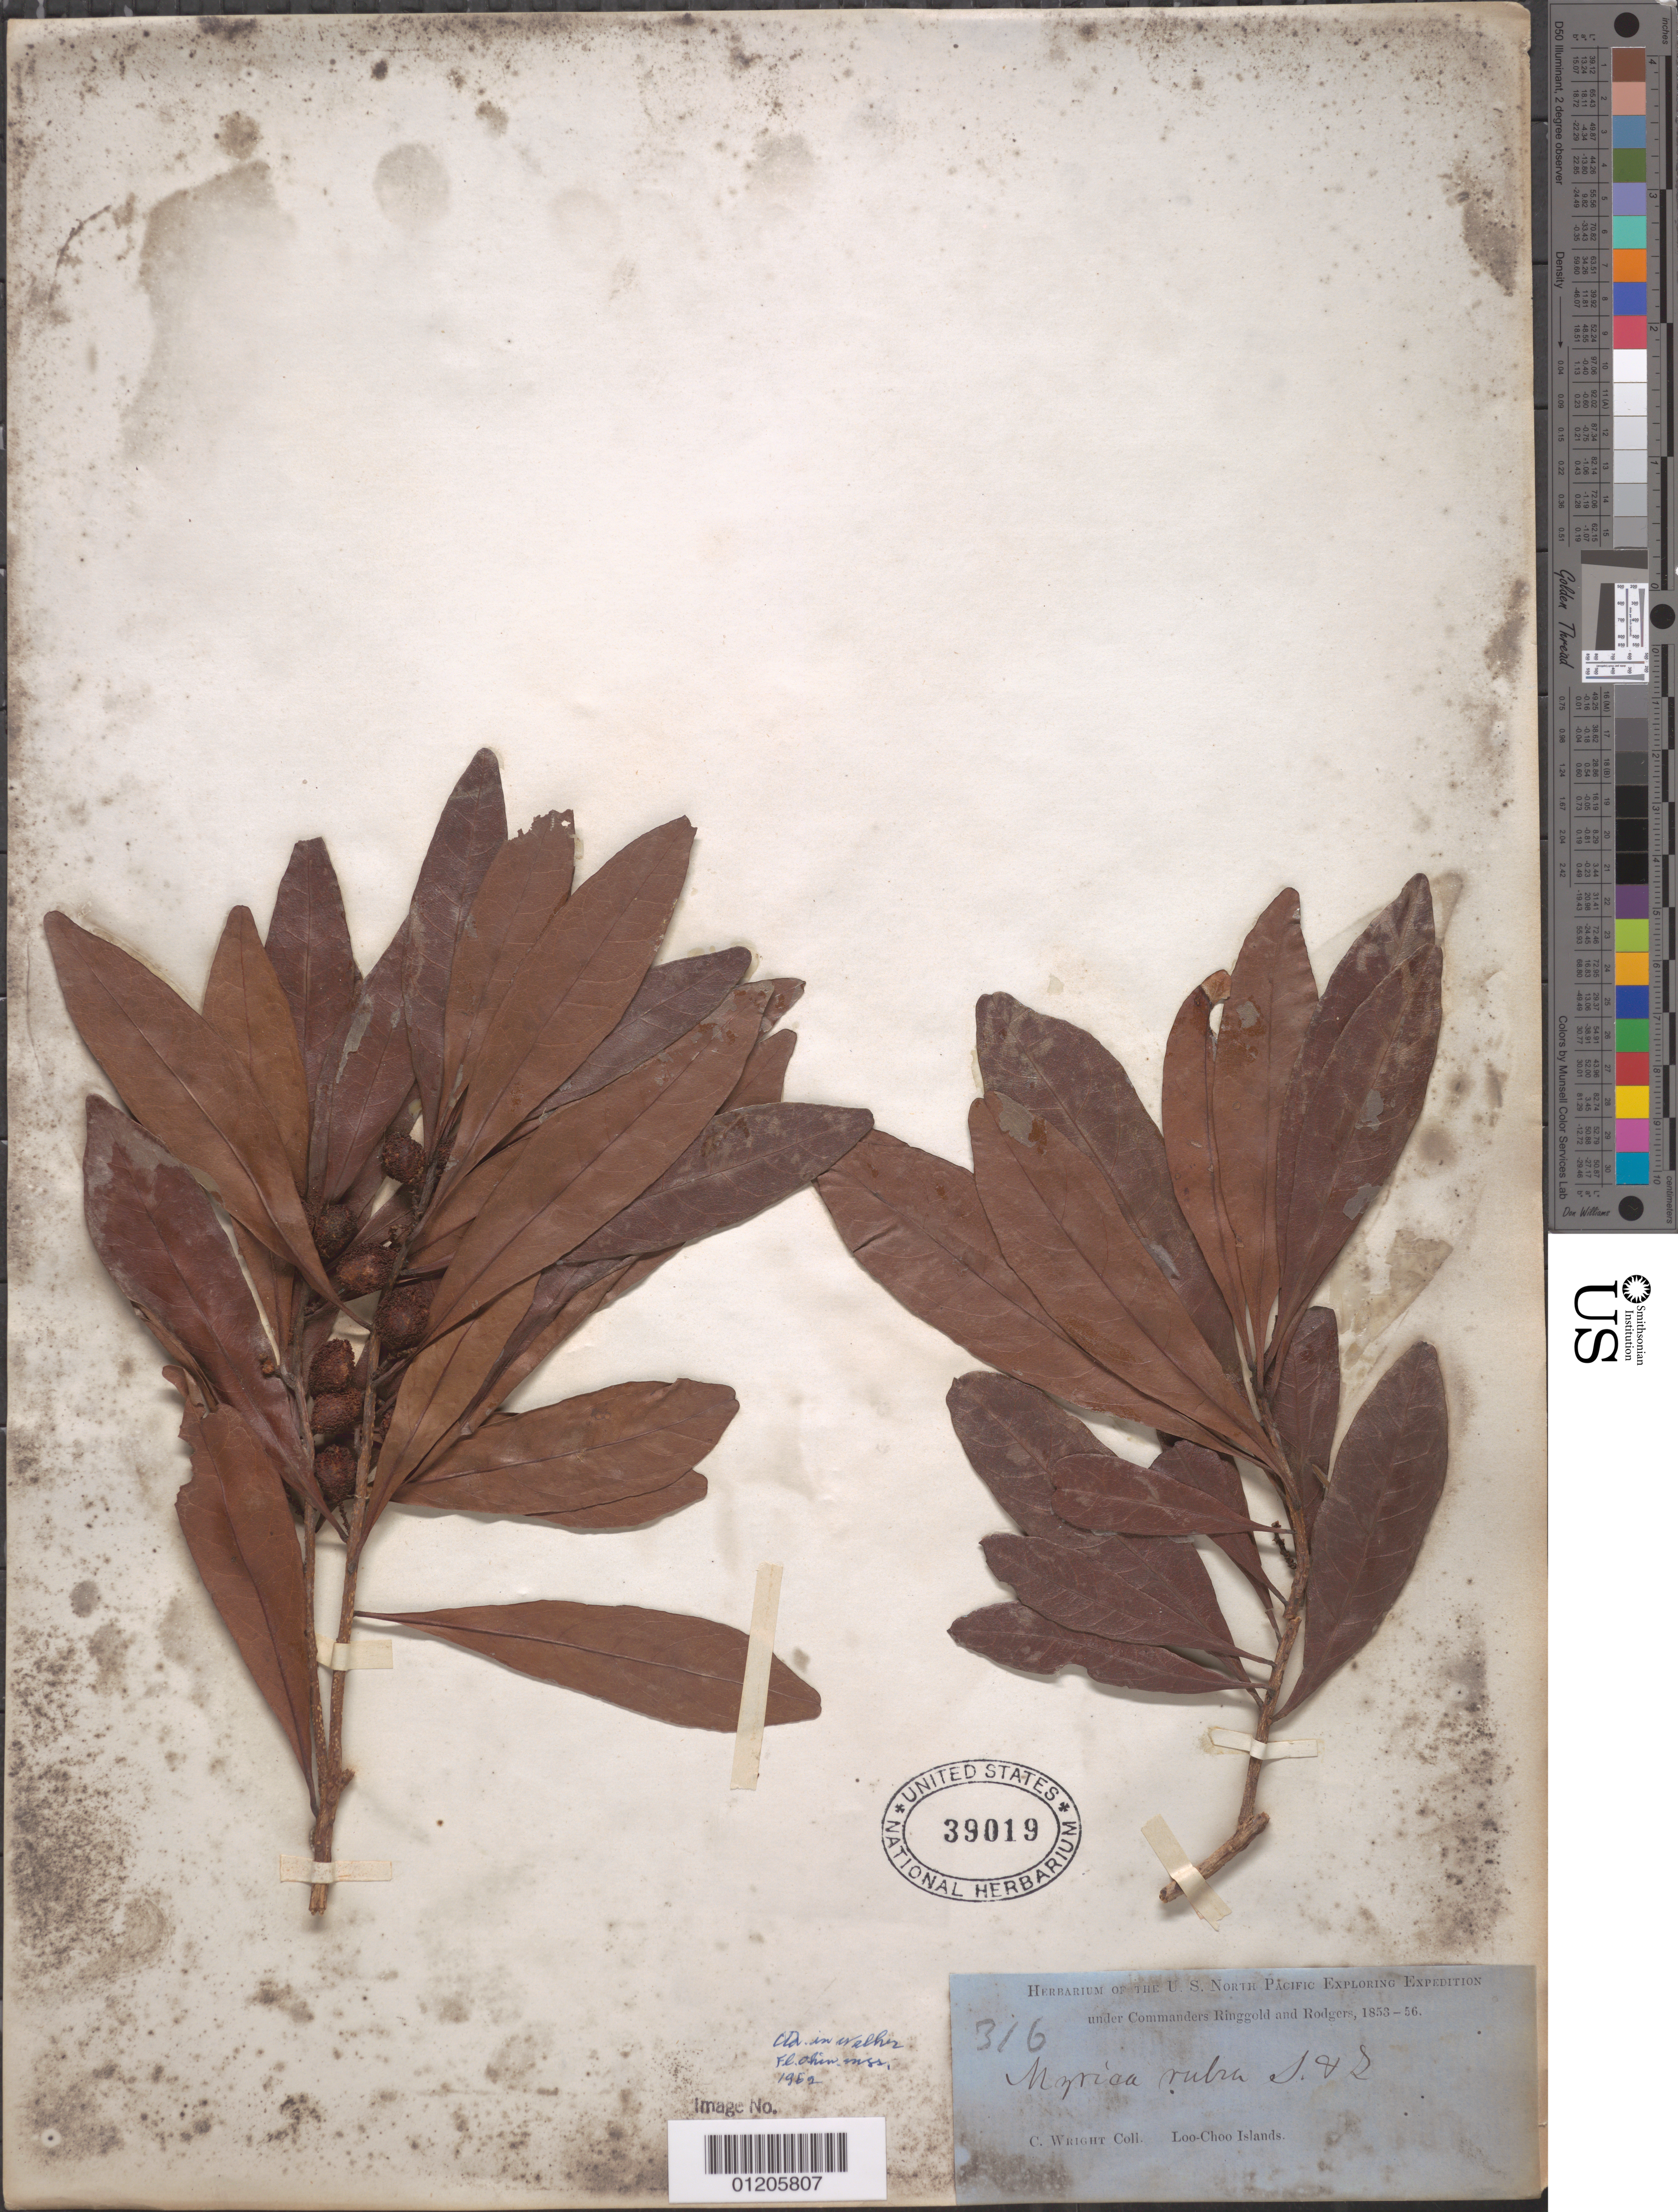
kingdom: Plantae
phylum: Tracheophyta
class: Magnoliopsida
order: Fagales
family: Myricaceae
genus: Morella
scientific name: Morella rubra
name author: Lour.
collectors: C. Wright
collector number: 316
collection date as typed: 1853 to -- --- 1856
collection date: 1853/1856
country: Japan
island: Ryukyu Islands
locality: Loo Choo Islands.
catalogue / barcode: US 39019